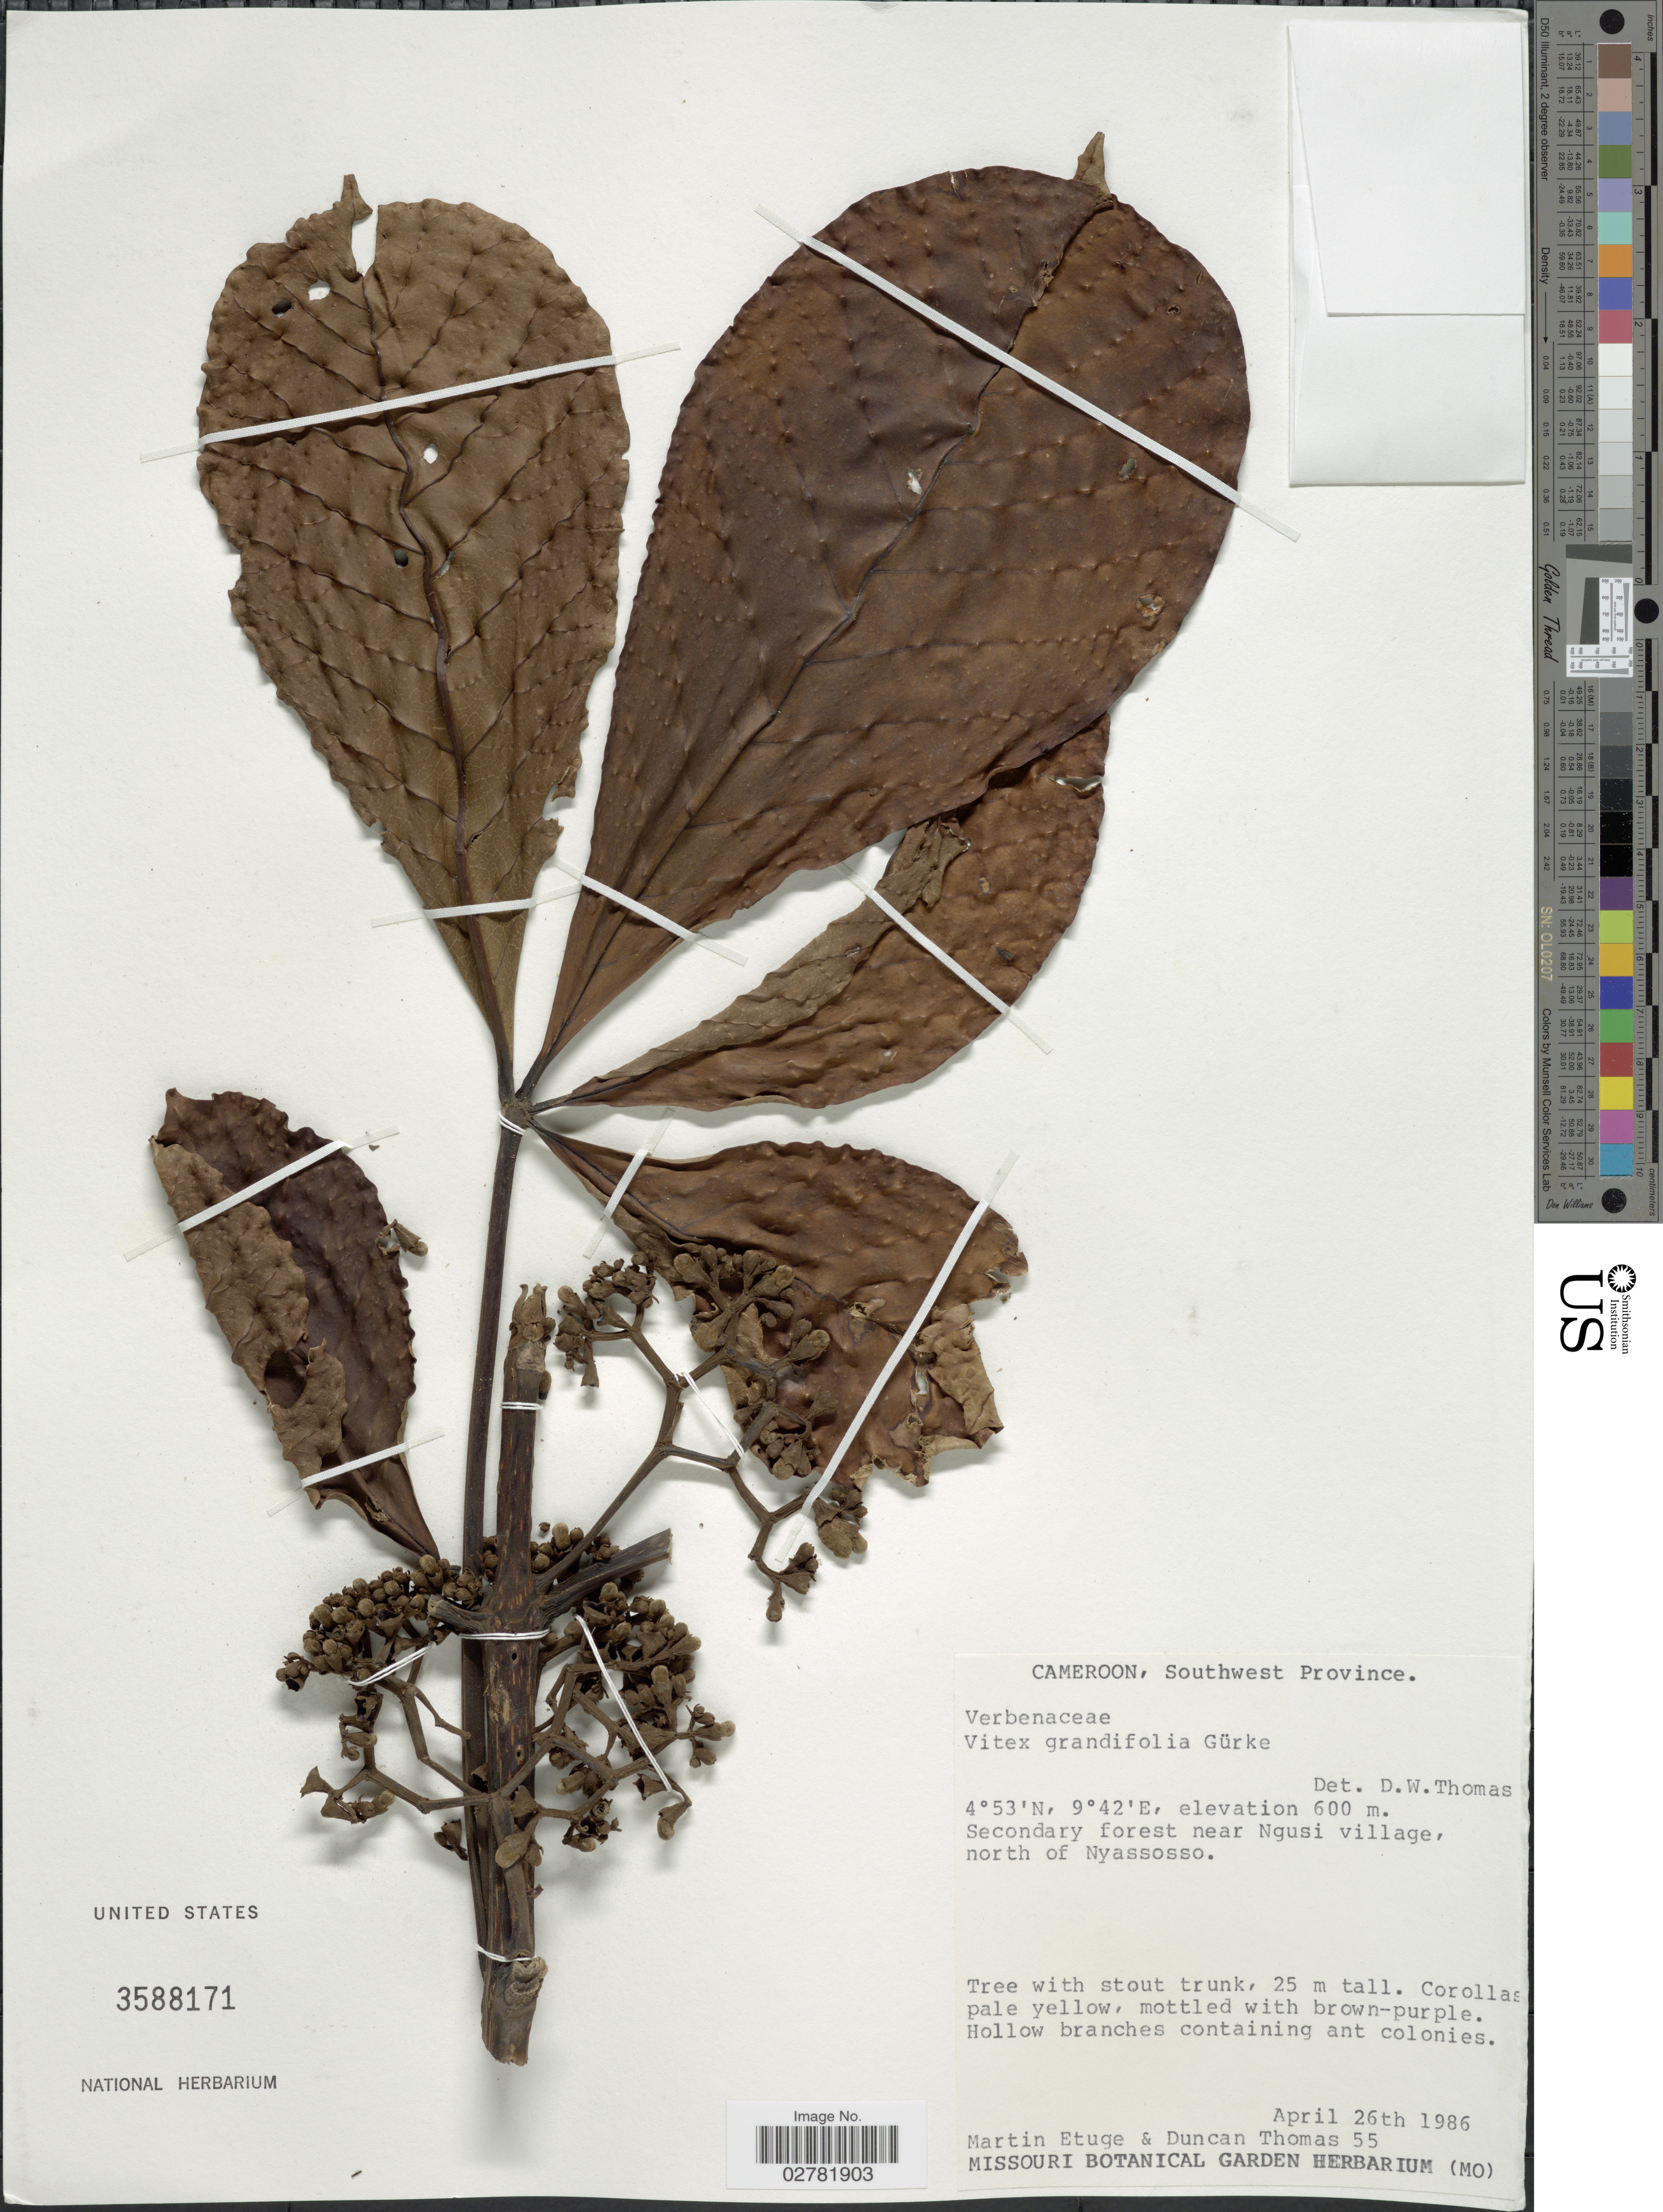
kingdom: Plantae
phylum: Tracheophyta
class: Magnoliopsida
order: Lamiales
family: Lamiaceae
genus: Vitex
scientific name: Vitex grandifolia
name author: Turcz.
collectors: M. Etuge & D. W. Thomas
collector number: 55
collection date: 1986-04-26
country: Cameroon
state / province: Sud-Ouest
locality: Southwest Province. Secondary forest near Ngusi village, north of Nyassosso.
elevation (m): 600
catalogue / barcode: US 3588171